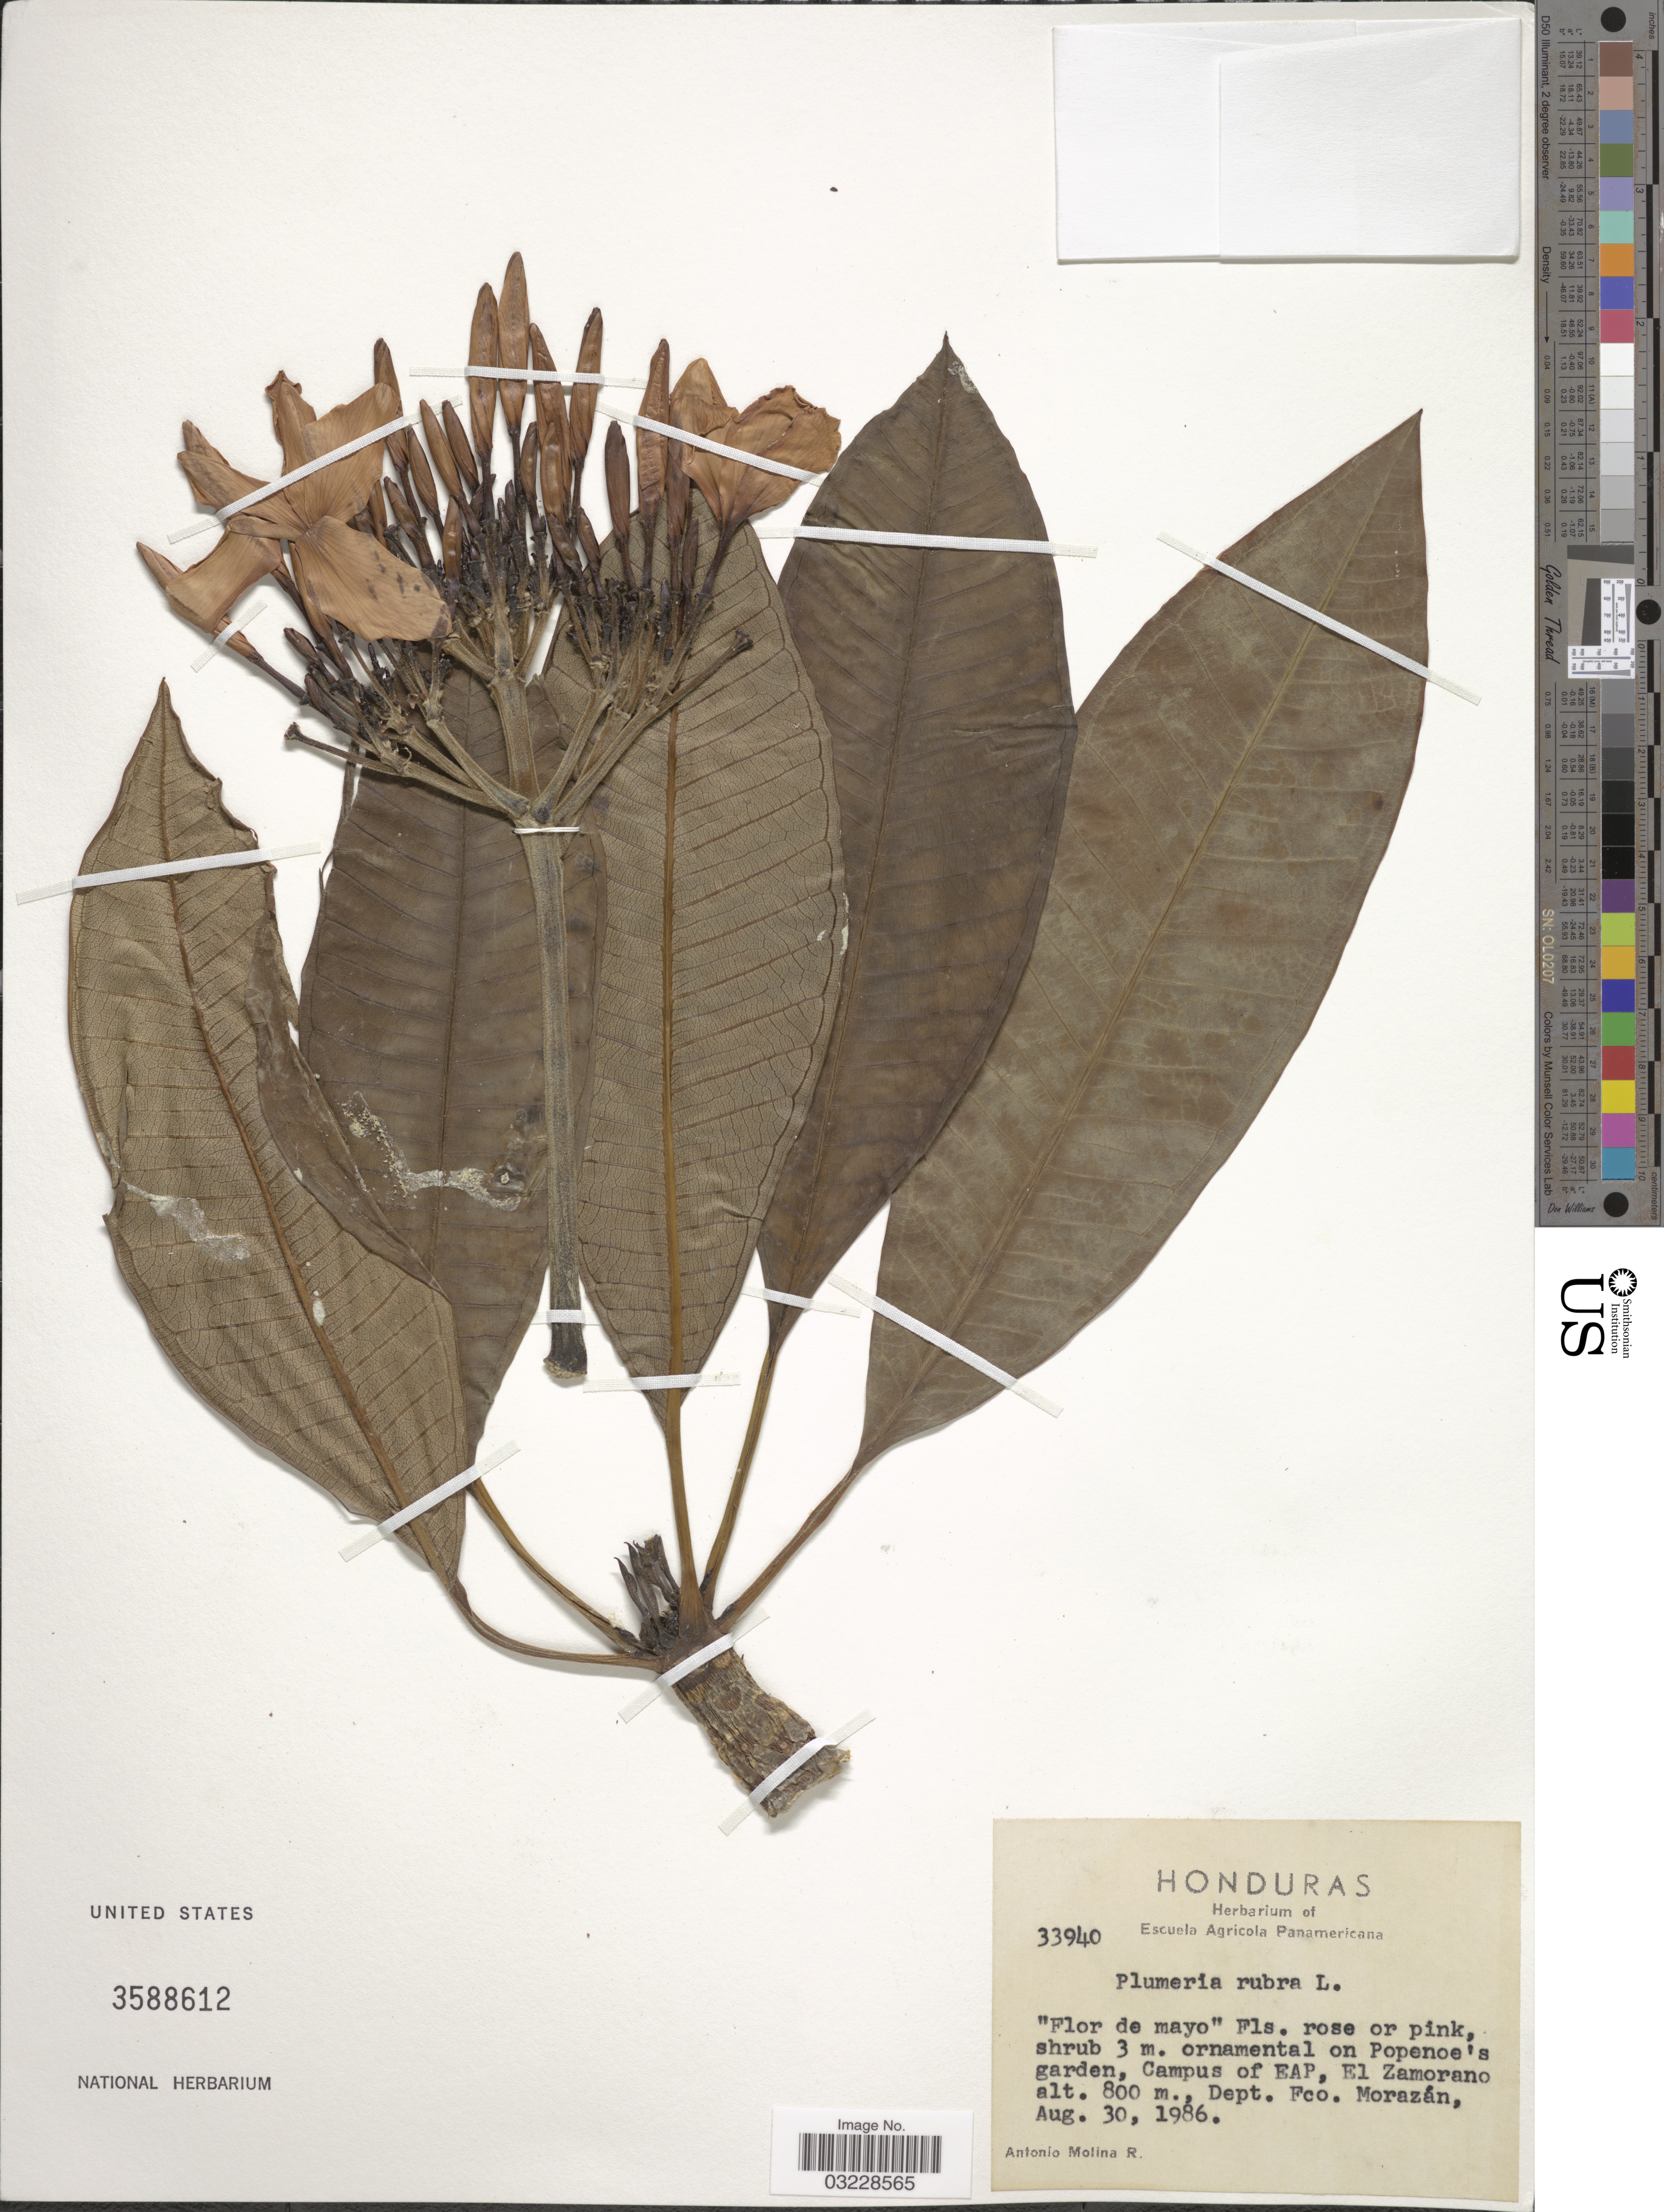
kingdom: Plantae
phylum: Tracheophyta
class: Magnoliopsida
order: Gentianales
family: Apocynaceae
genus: Plumeria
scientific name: Plumeria rubra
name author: L.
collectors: A. Molina R.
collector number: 33940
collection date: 1986-08-30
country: Honduras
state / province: Fco. Morazán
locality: Campus of EAP, El Zamorano, Dept. Fco. Morazán.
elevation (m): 800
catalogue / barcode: US 3588612